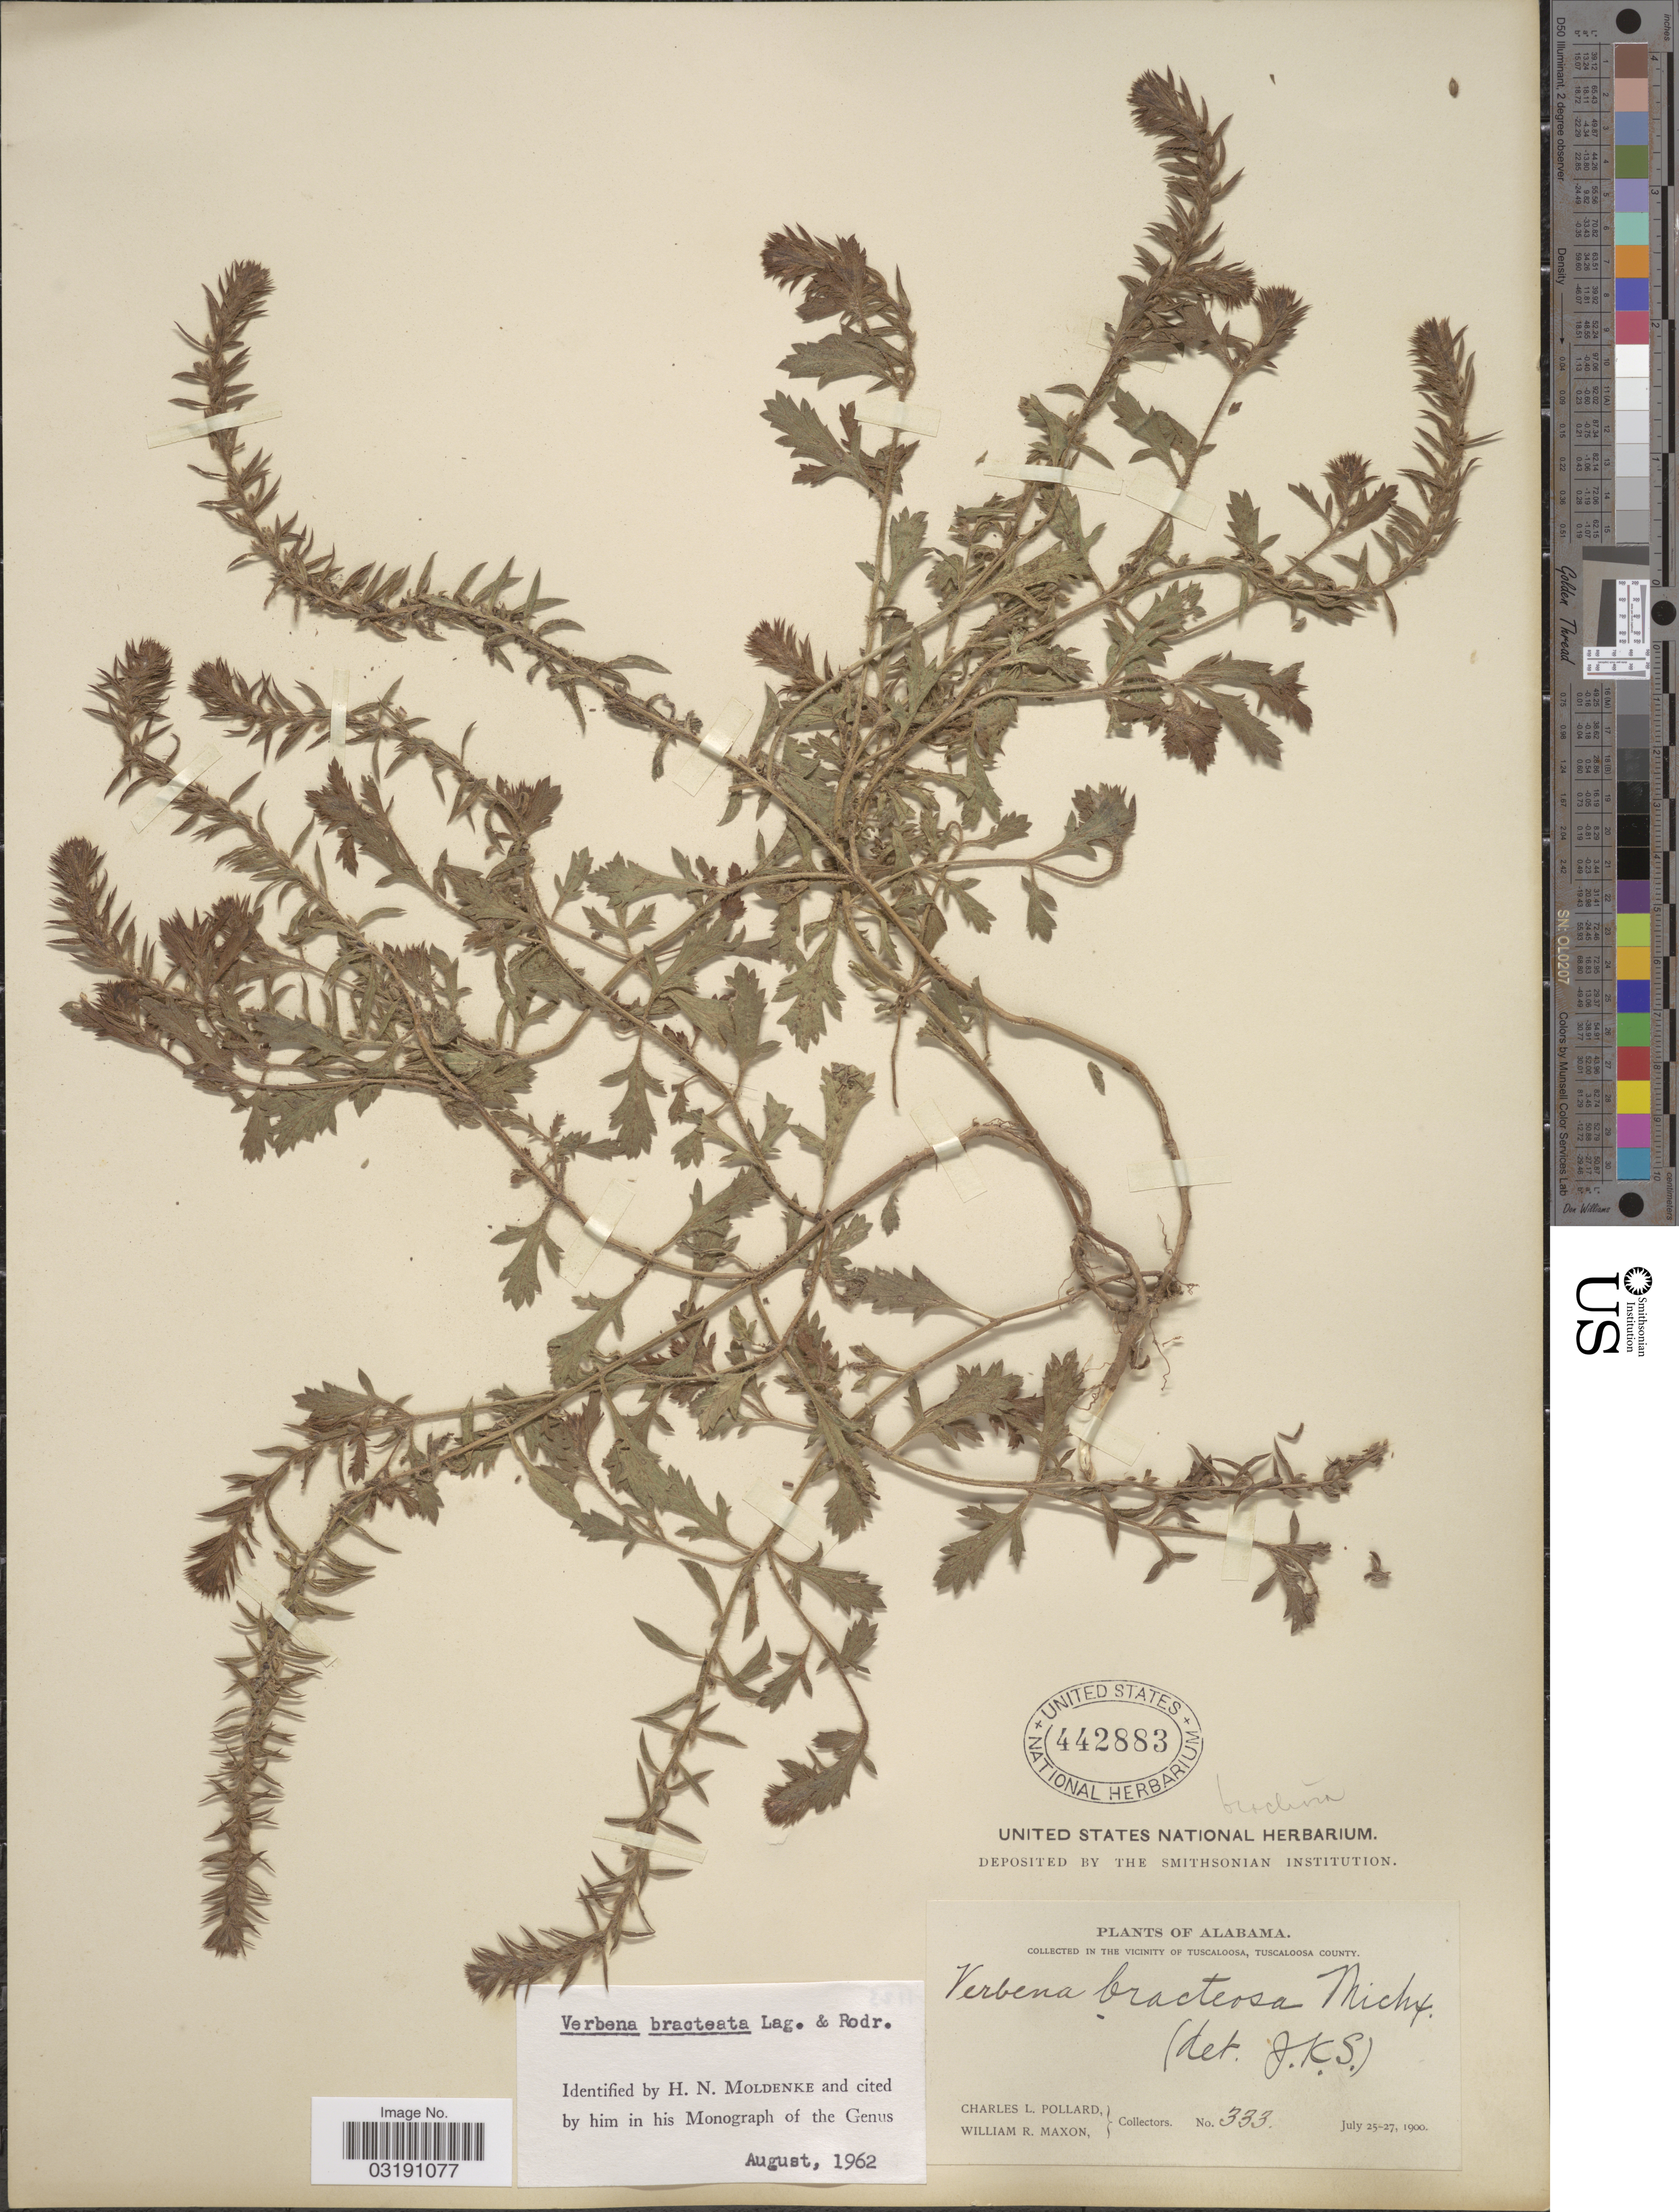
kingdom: Plantae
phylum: Tracheophyta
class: Magnoliopsida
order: Lamiales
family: Verbenaceae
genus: Verbena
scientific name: Verbena bracteata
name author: Cav. ex Lag. & Rodr.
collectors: C. L. Pollard & W. R. Maxon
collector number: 333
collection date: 1900-07-25/1900-07-27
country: United States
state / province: Alabama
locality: In the Vicinity of Tuscaloosa, Tuscaloosa County.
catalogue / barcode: US 442883